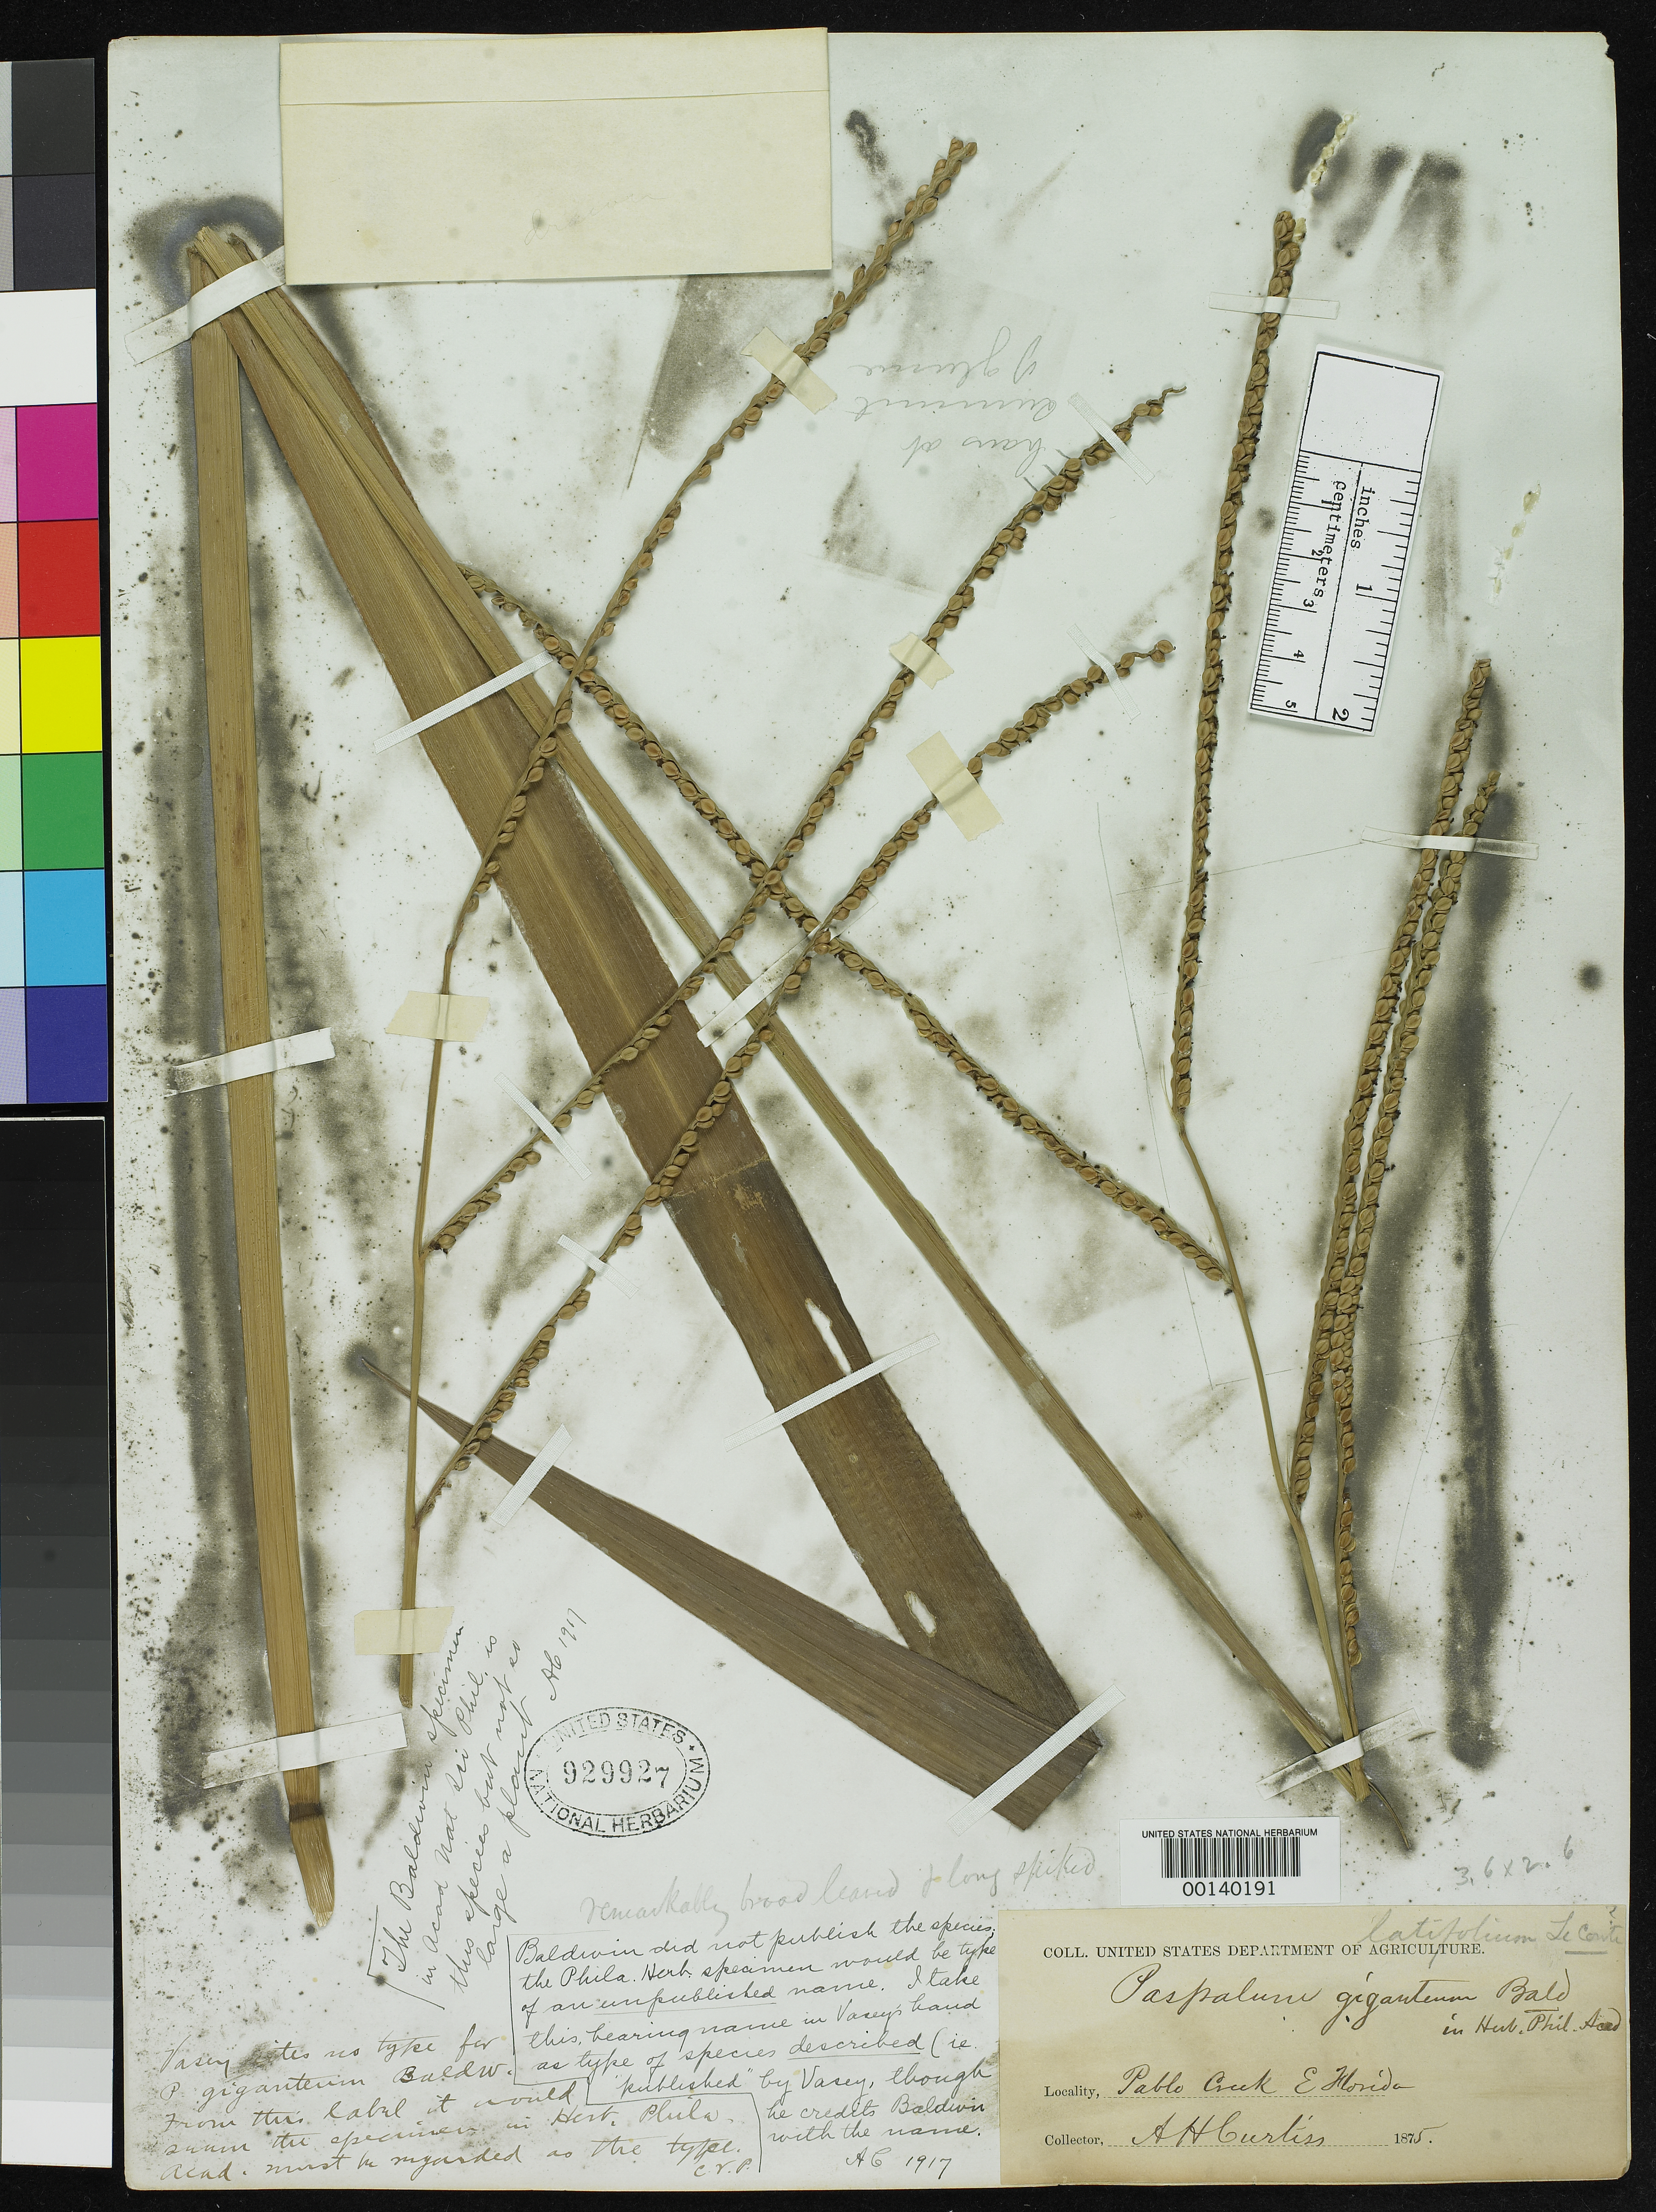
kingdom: Plantae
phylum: Tracheophyta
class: Liliopsida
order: Poales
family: Poaceae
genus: Paspalum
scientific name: Paspalum giganteum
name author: Baldwin ex Vasey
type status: Lectotype; Type Collection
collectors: A. H. Curtiss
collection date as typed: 1875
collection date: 1875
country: United States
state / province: Florida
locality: Pablo Creek.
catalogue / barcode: US 929927